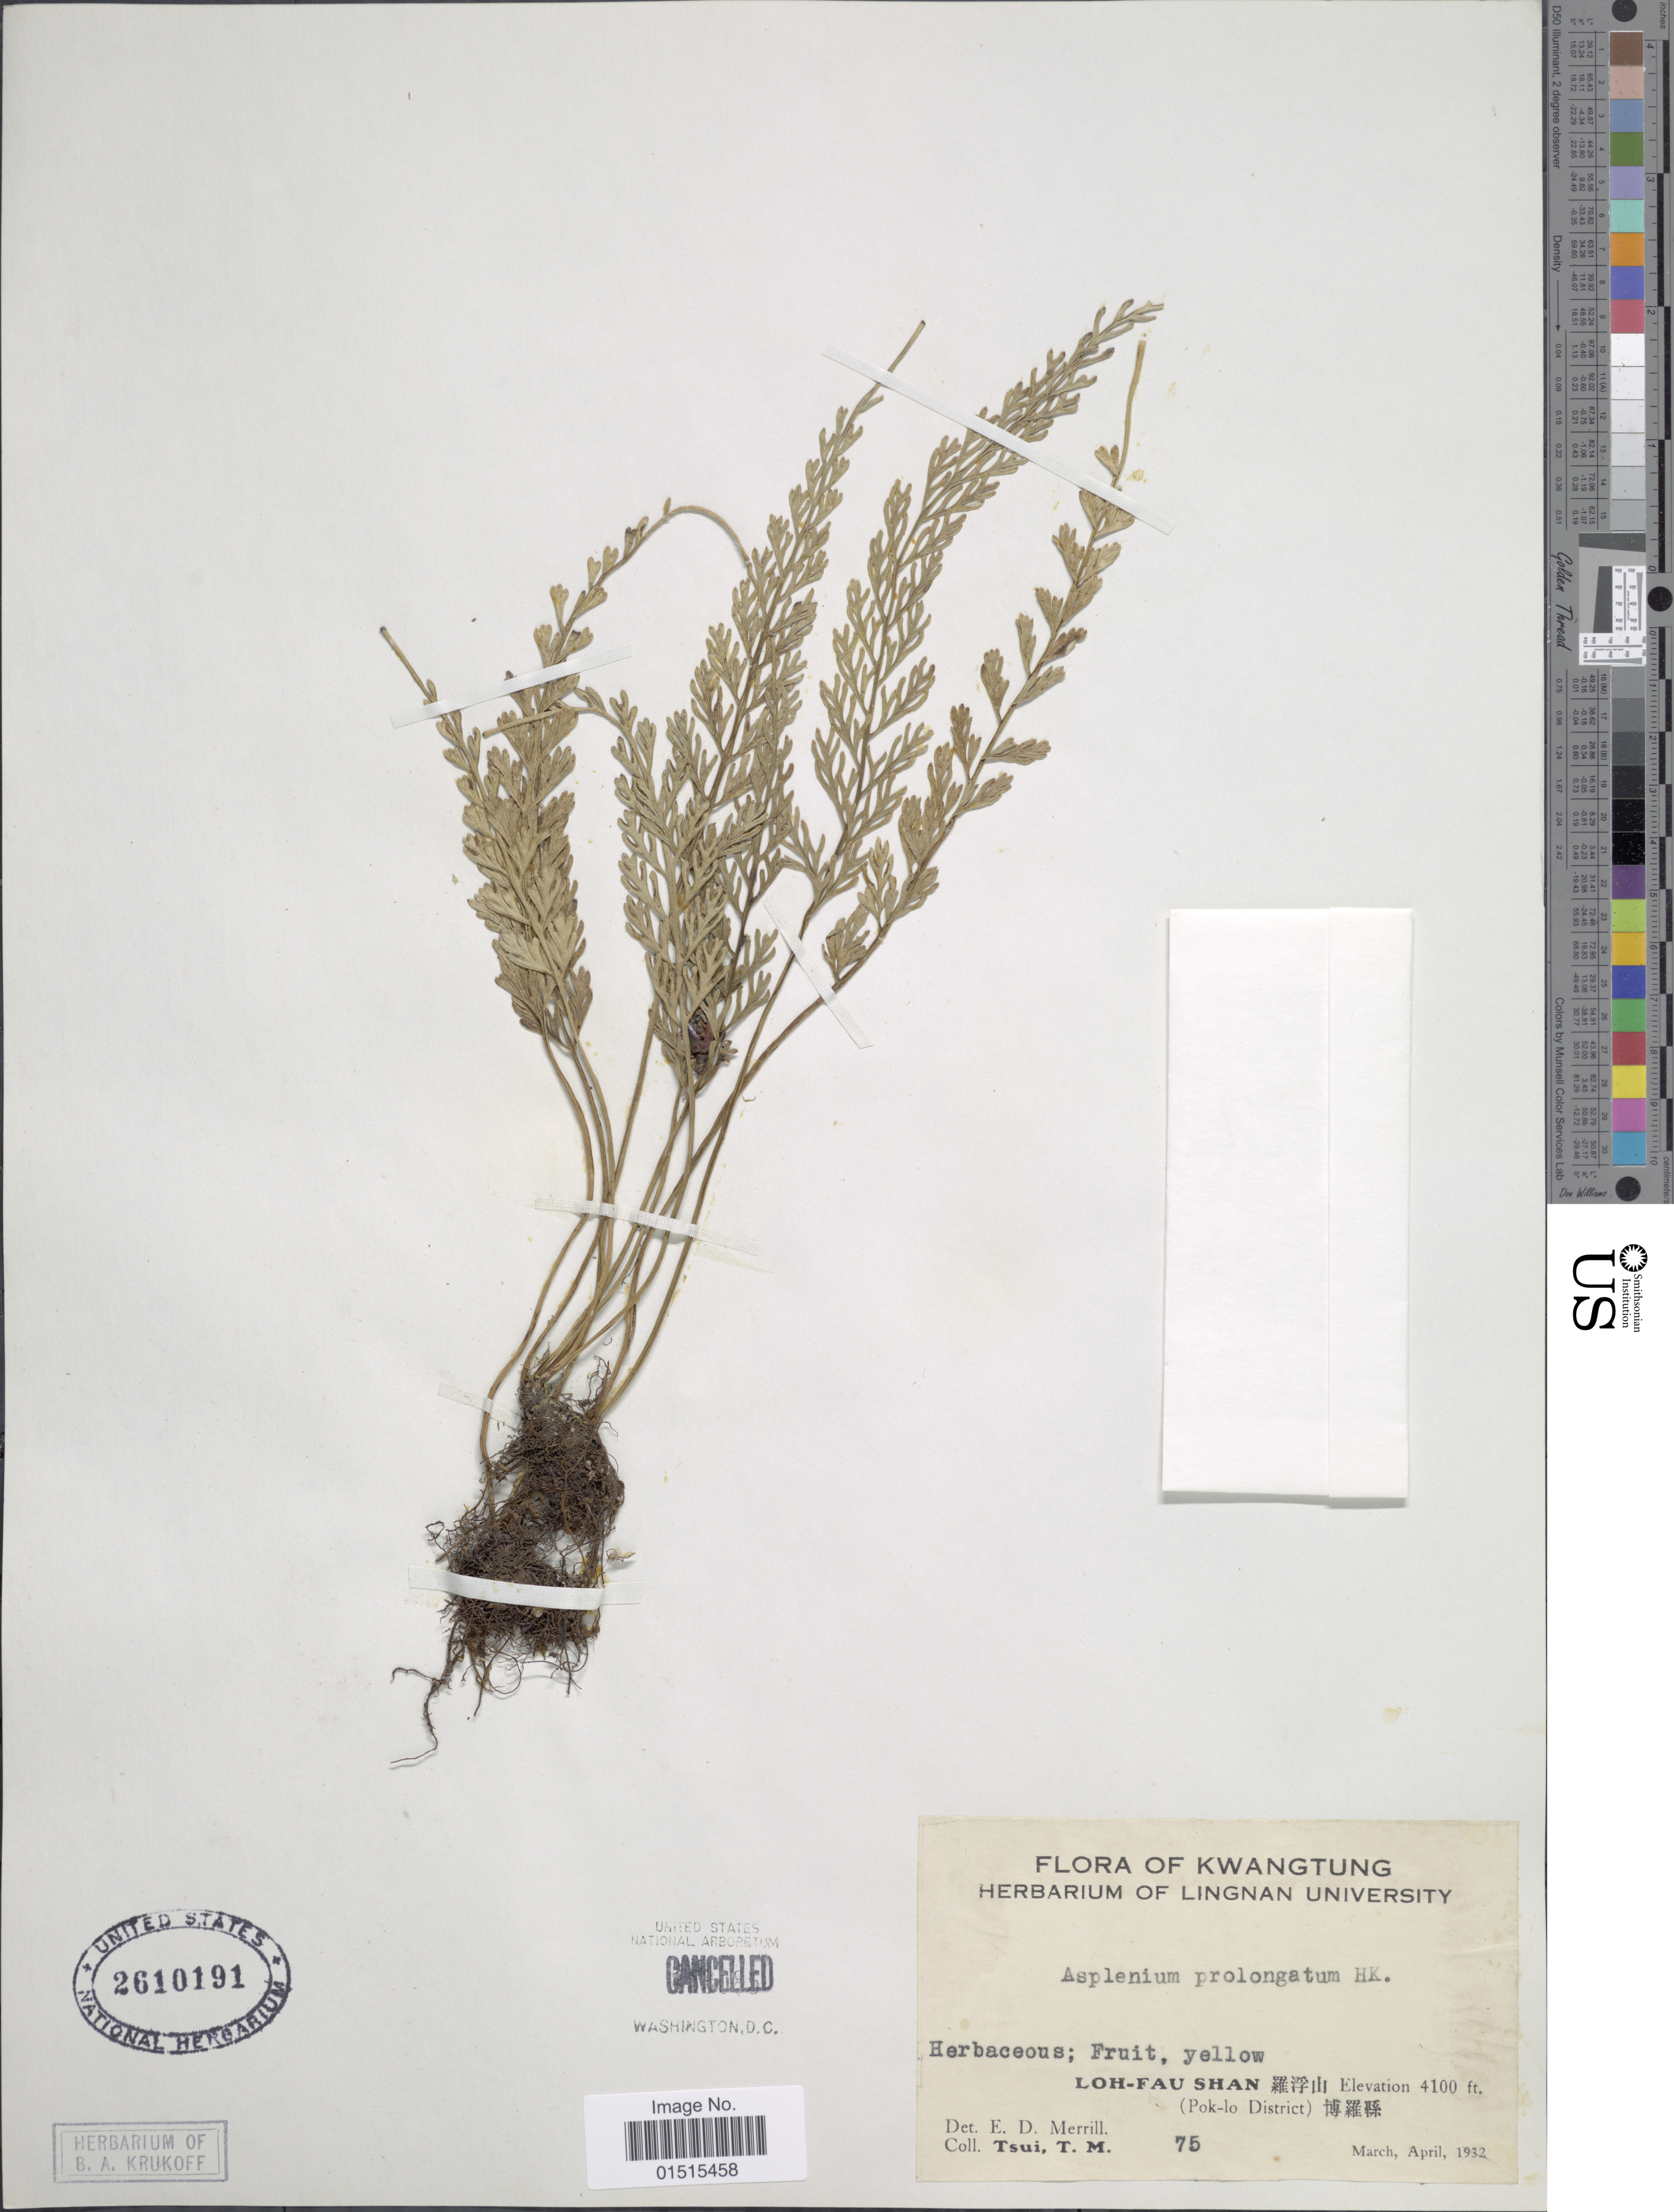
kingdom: Plantae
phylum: Tracheophyta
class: Polypodiopsida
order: Polypodiales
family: Aspleniaceae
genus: Asplenium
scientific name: Asplenium prolongatum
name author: Hook.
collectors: T. Tsui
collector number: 75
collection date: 1932-03/1932-04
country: China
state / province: Guangdong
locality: Kwangtung, Loh-Fau Shan (Pok-lo District)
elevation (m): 1250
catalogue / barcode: US 2610191